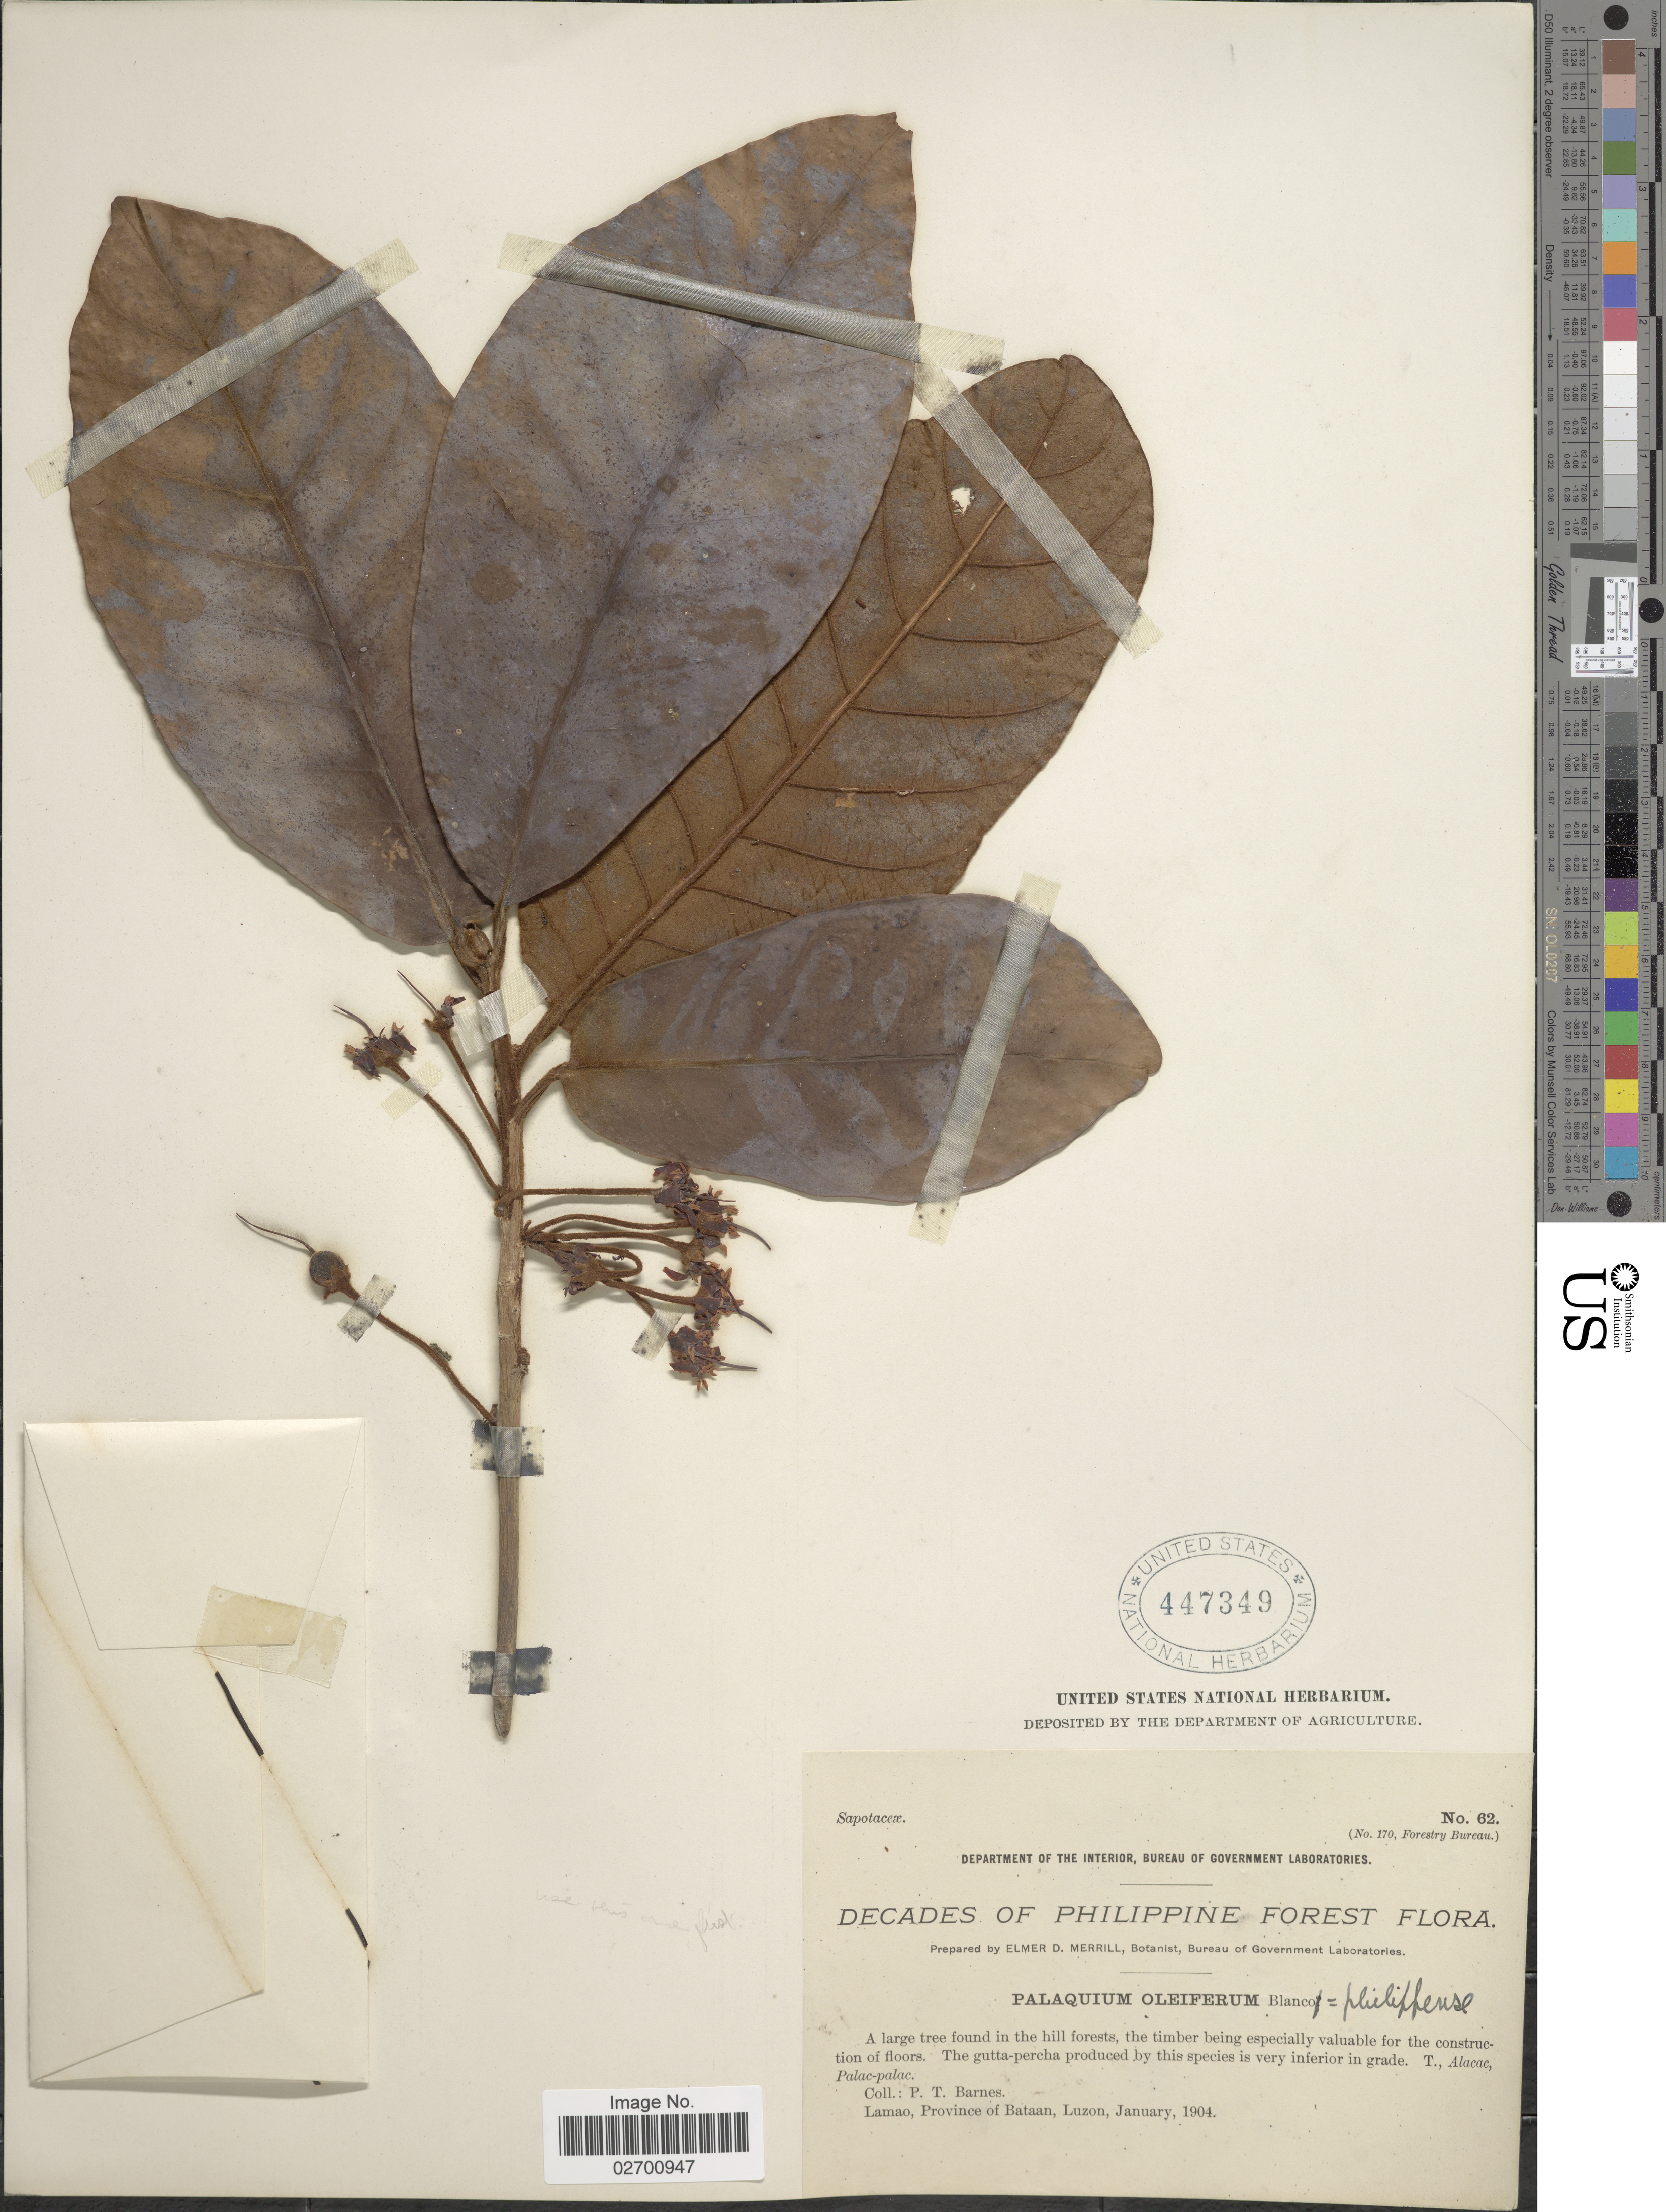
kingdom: Plantae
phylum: Tracheophyta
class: Magnoliopsida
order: Ericales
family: Sapotaceae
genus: Palaquium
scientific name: Palaquium philippense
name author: (Perr.) C.B. Rob.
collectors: P. Barnes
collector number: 62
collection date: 1904-01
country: Philippines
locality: Lamao, Province of Bataan, Luzon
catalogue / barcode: US 447349